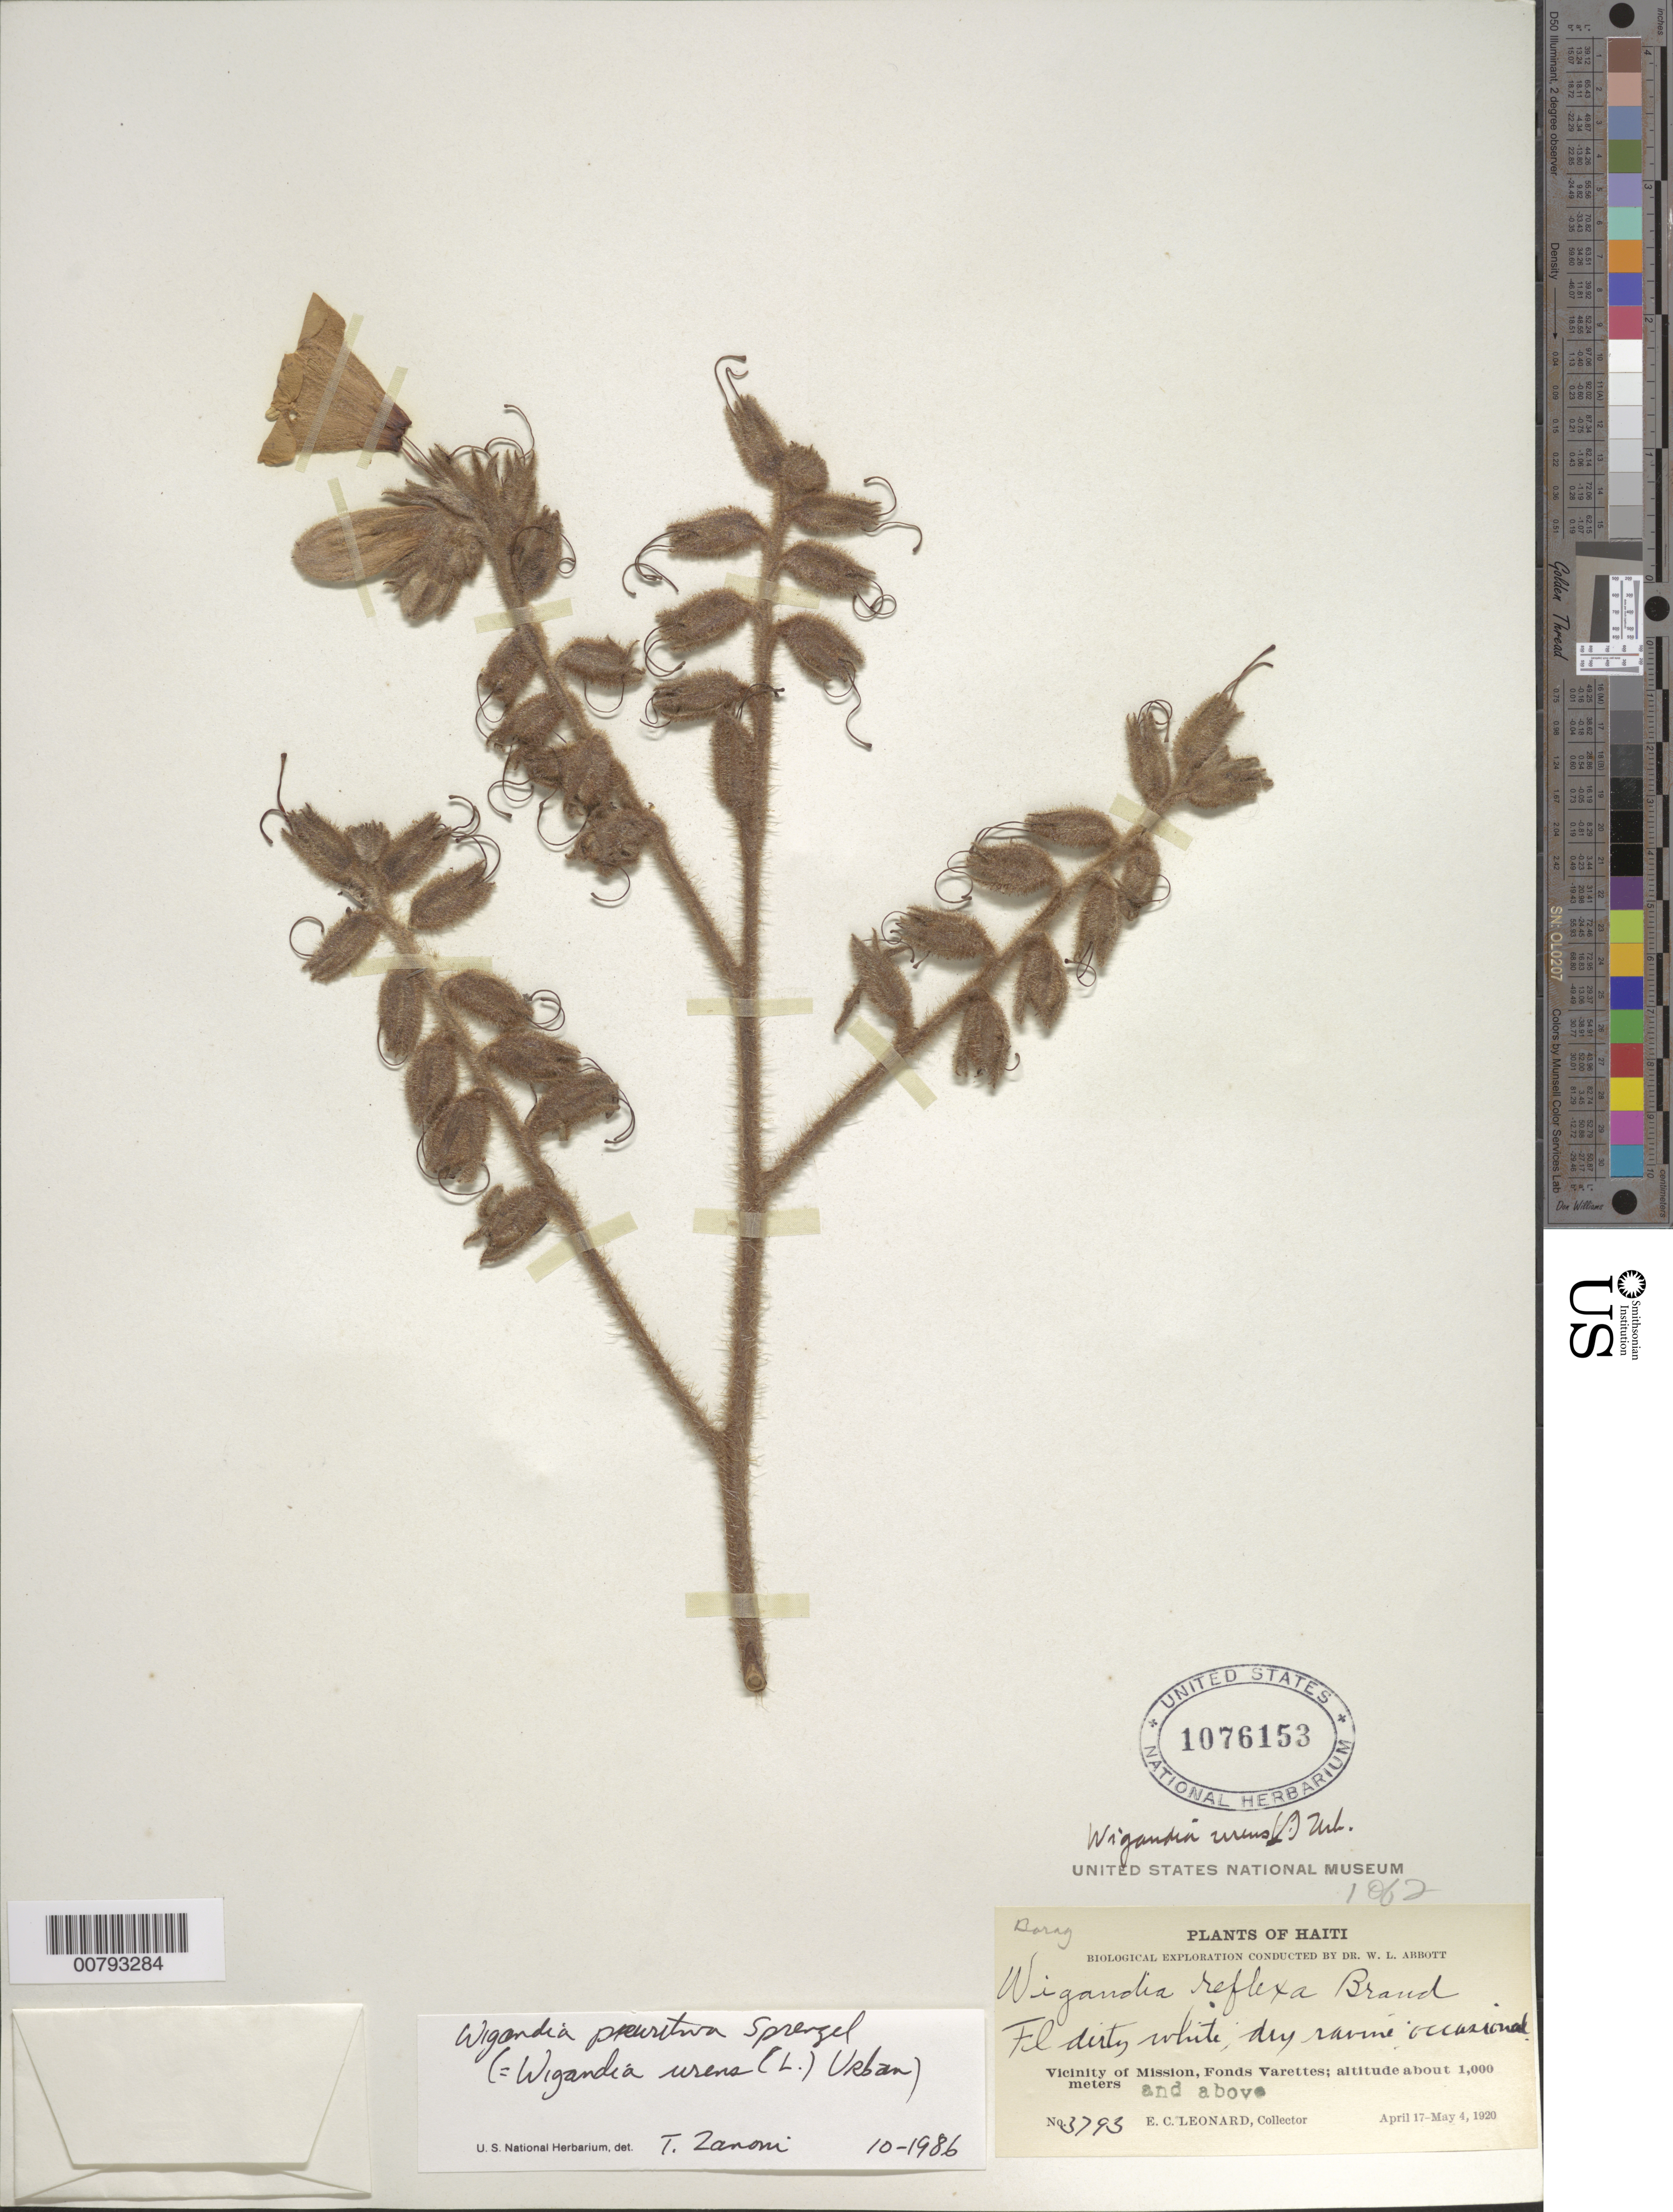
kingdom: Plantae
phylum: Tracheophyta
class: Magnoliopsida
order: Boraginales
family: Namaceae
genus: Wigandia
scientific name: Wigandia pruritiva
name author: Spreng.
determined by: Zanoni, T. A., (NY), New York Botanical Garden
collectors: E. C. Leonard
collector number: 3793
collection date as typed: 17 Apr 1920 04 May 1920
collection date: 1920-04-17/1920-05-04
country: Haiti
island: Hispaniola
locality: Fonds Varettes, vicinity of Mission.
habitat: Dry ravine bed.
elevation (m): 1000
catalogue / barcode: US 1076153